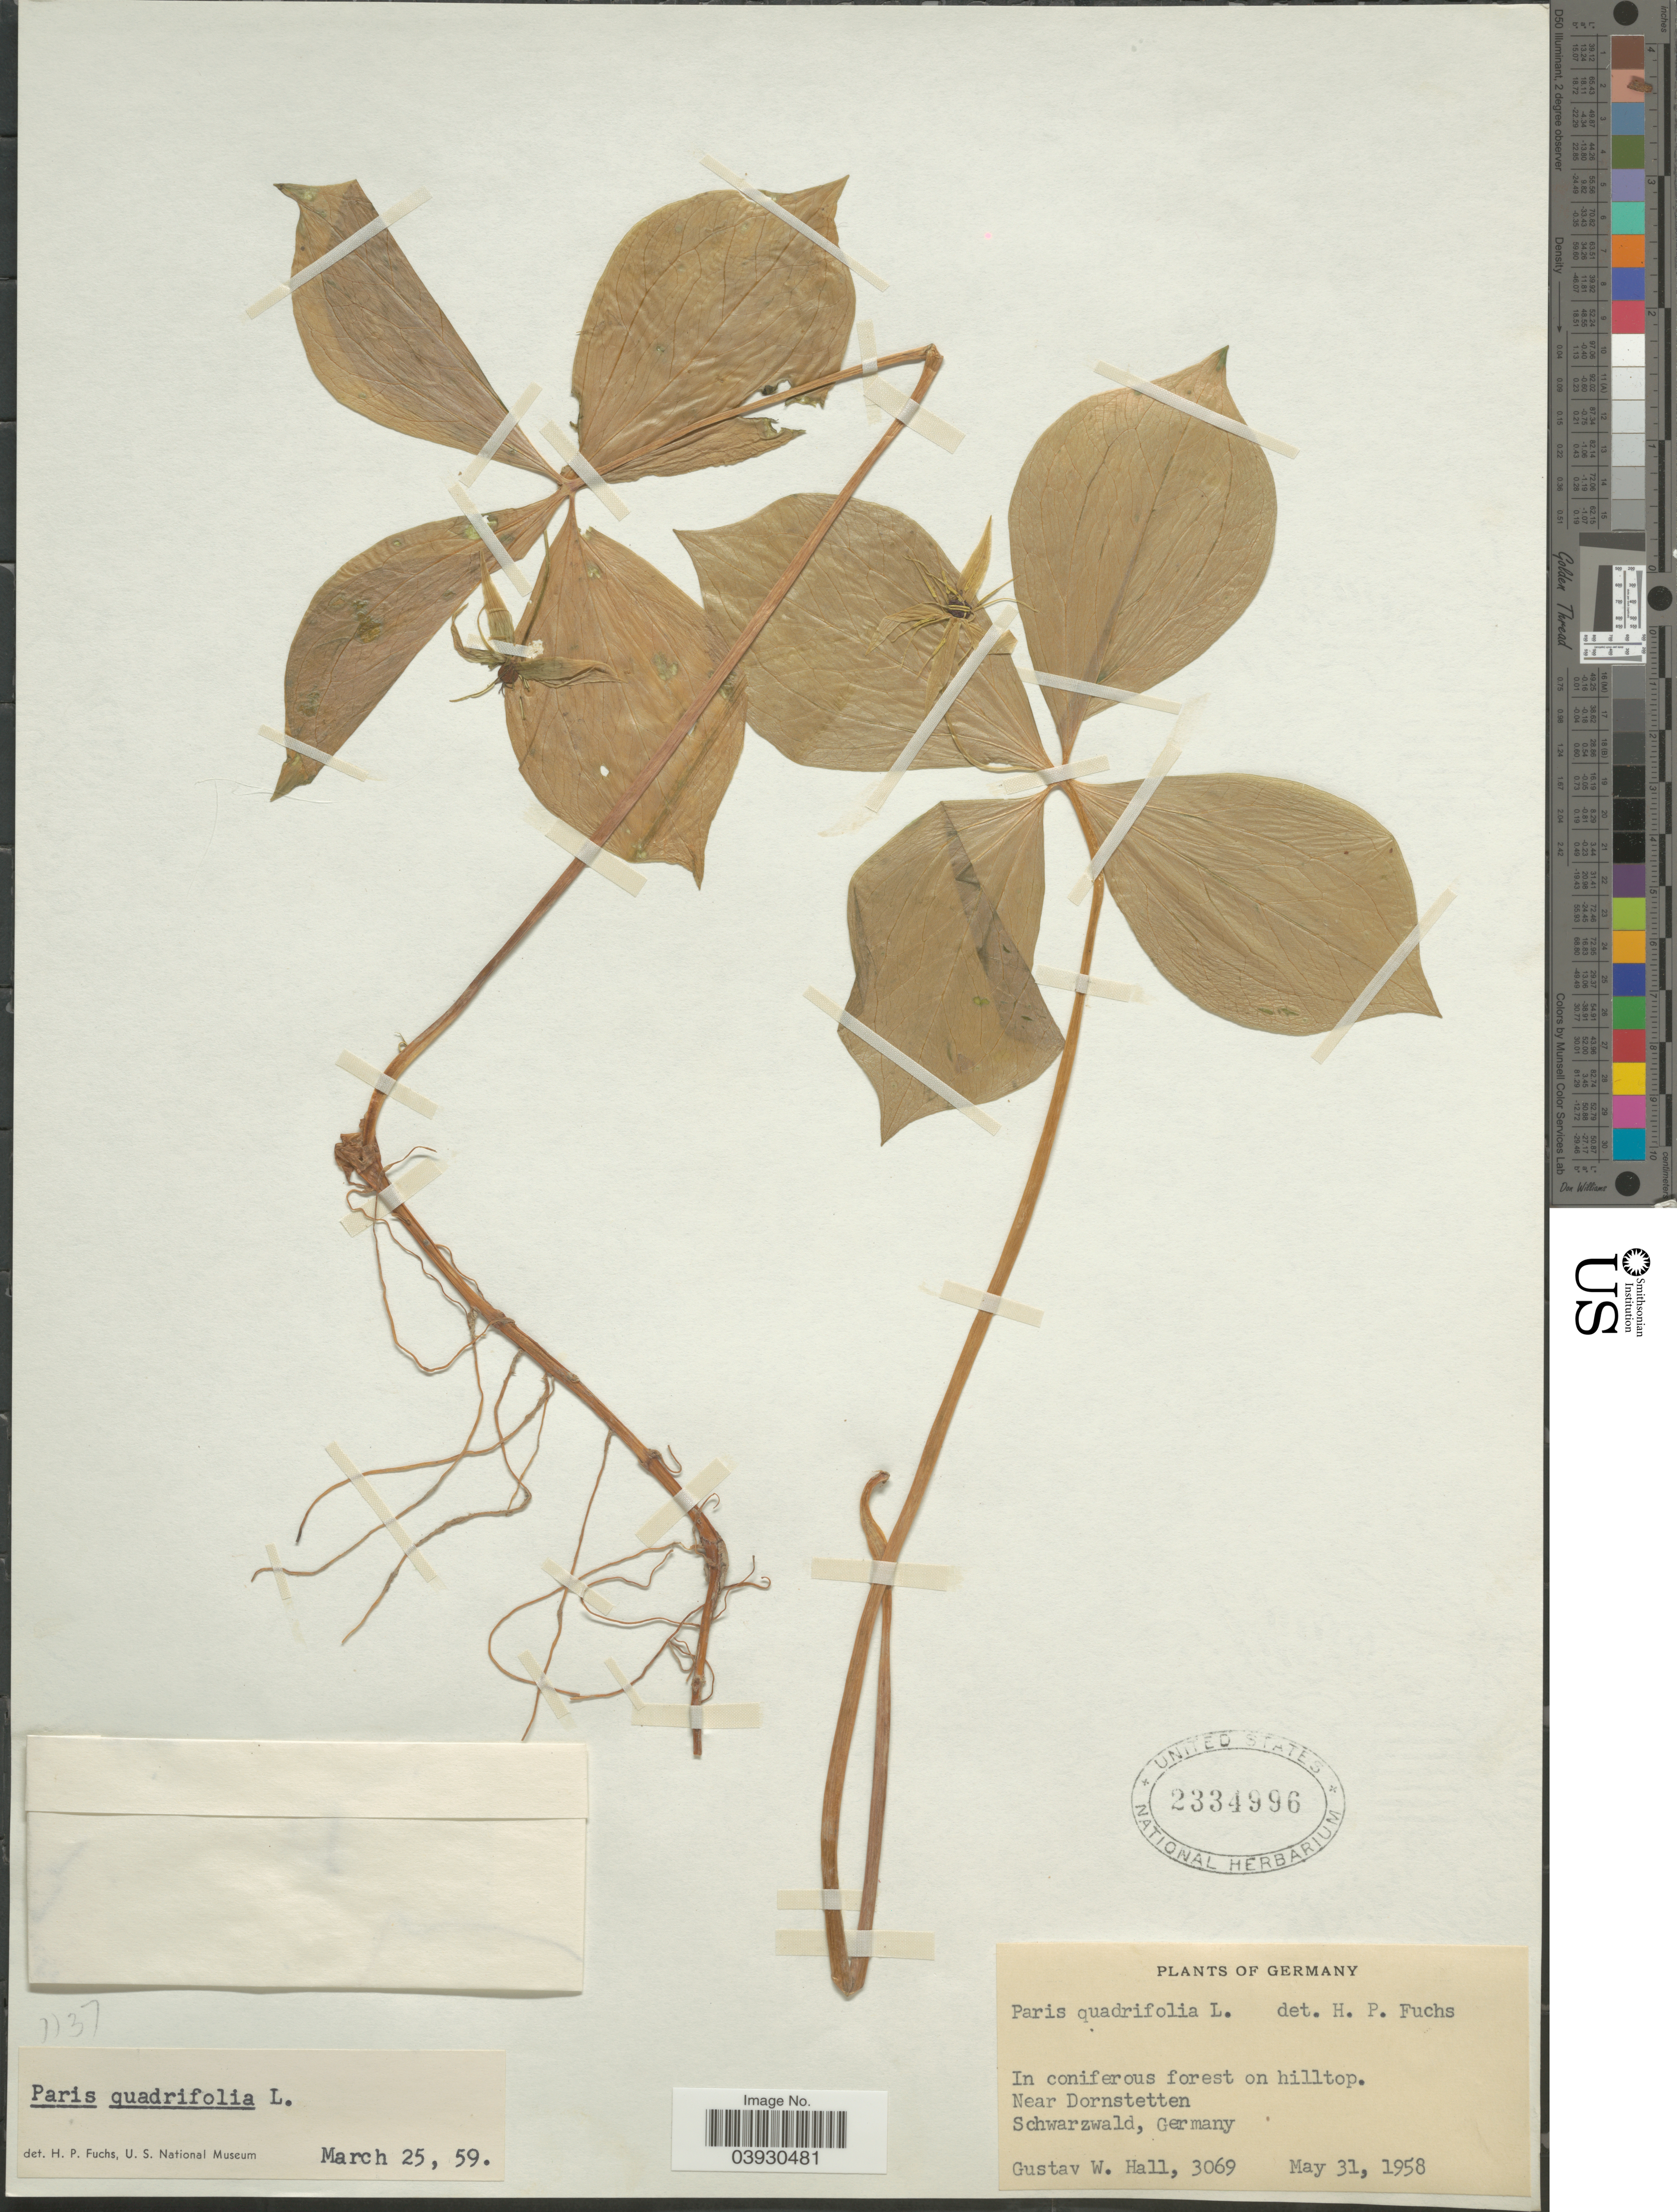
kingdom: Plantae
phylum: Tracheophyta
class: Liliopsida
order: Liliales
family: Melanthiaceae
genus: Paris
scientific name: Paris quadrifolia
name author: L.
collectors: G. Hall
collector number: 3069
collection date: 1958-05-31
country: Germany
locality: Near Dornstetten. Schwarzwald.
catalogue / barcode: US 2334996